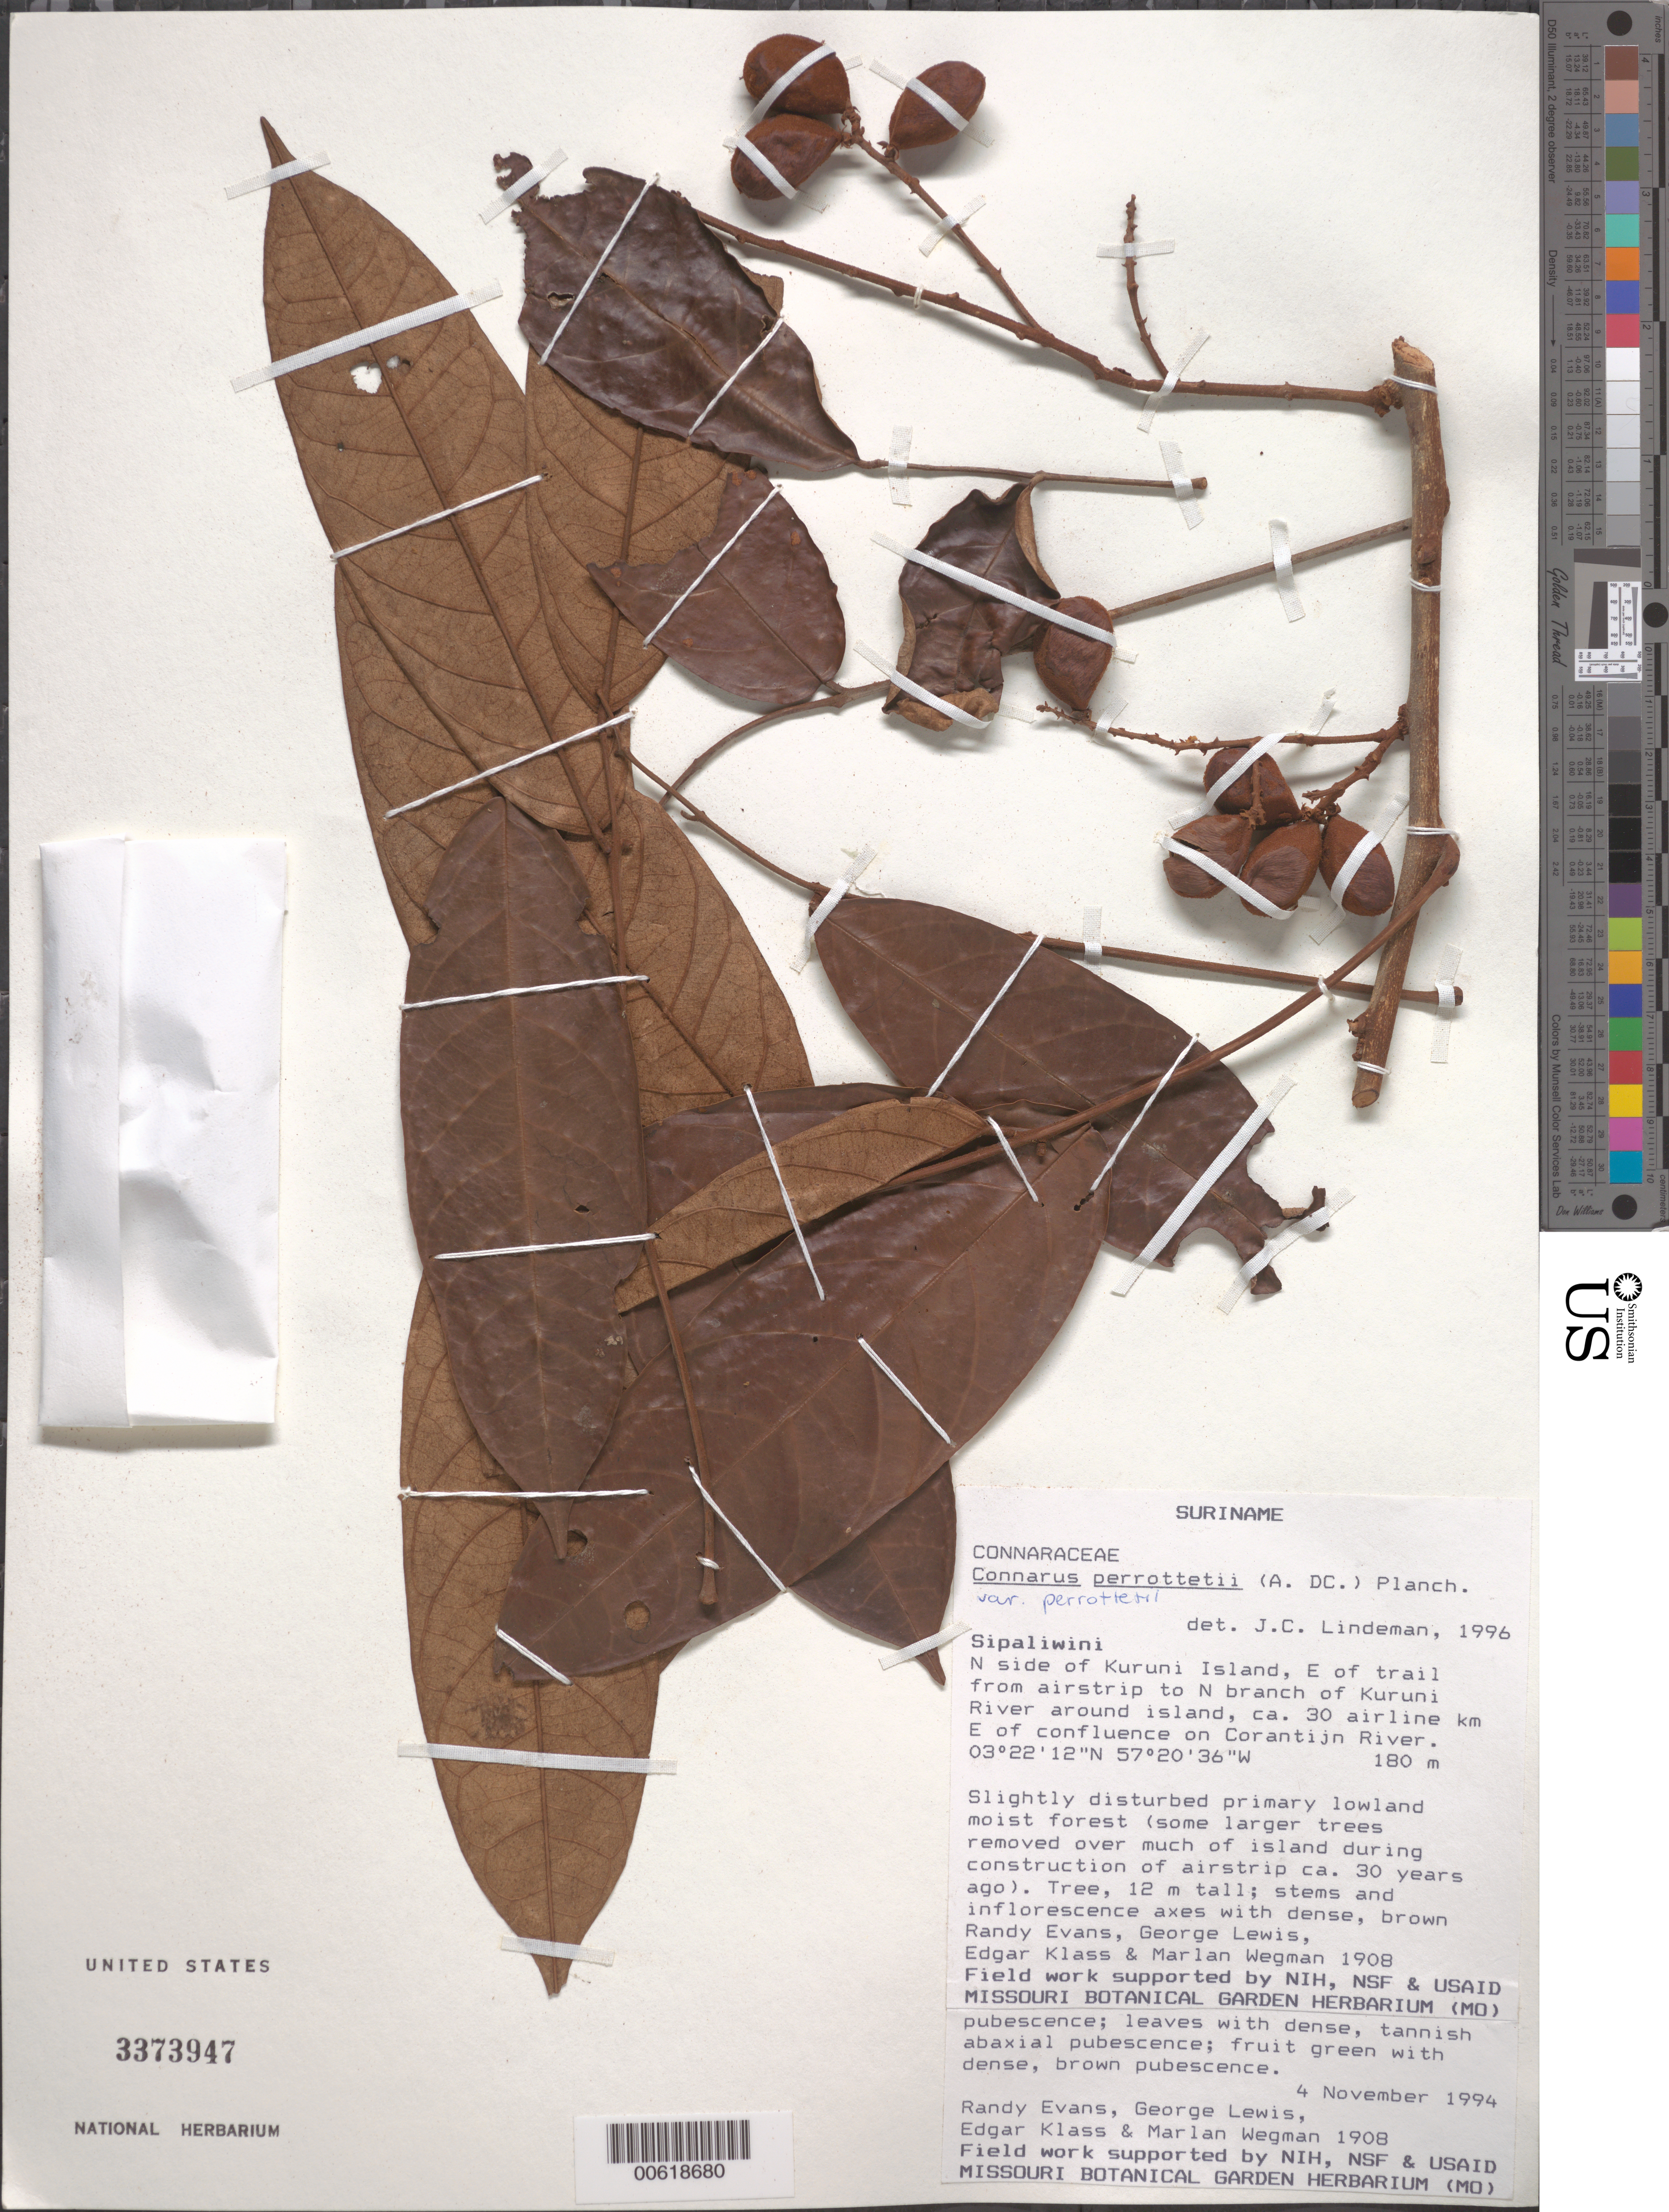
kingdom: Plantae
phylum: Tracheophyta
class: Magnoliopsida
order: Oxalidales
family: Connaraceae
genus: Connarus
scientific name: Connarus perrottetii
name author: (DC.) Planch.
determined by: Lindeman, J. C.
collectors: R. Evans, G. Lewis, E. Klass & M. Wegman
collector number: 1908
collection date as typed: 4-Nov-94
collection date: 1994-11-04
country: Suriname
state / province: Sipaliwini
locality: Kuruni Island, N side, W of trail from airstrip to N branch of Kuruni R., ca 30 airline km E of confluence on Corantijn R.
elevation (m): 180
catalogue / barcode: US 3373947